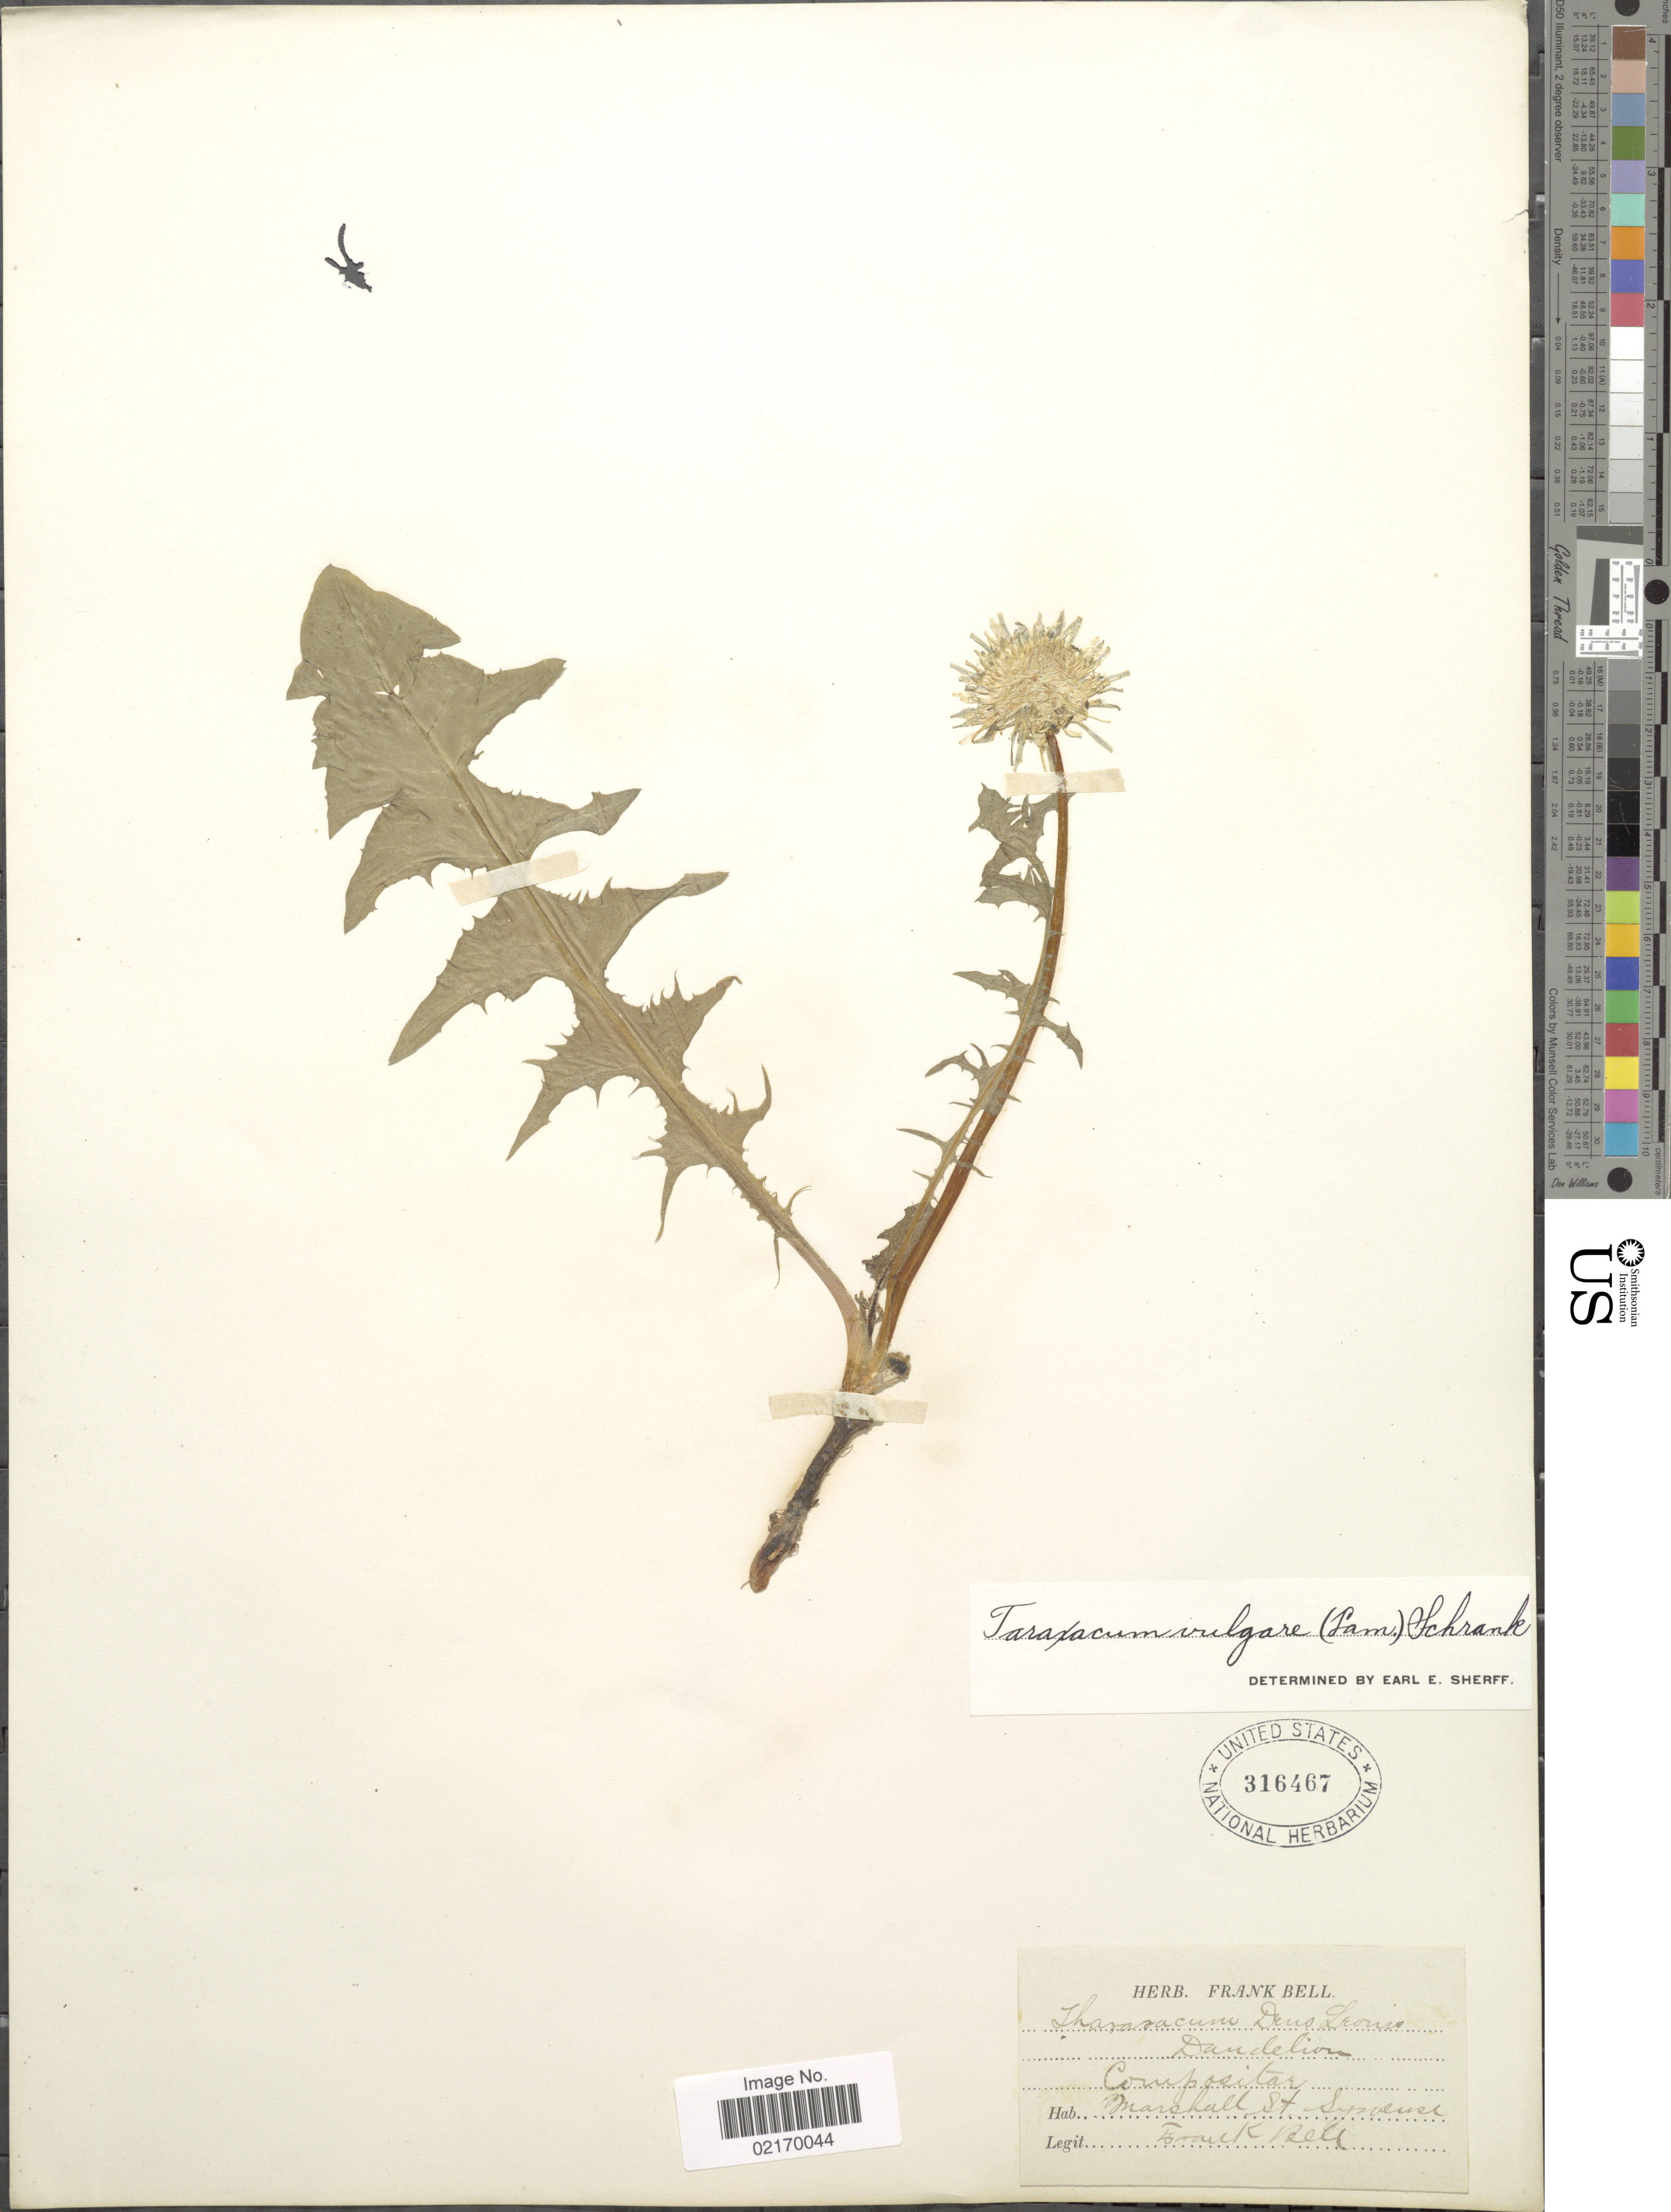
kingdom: Plantae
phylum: Tracheophyta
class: Magnoliopsida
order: Asterales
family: Asteraceae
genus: Taraxacum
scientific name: Taraxacum officinale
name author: G.H. Weber ex F.H. Wigg.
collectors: F. Bell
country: United States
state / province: New York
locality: Compositar, Marshall St. Syracuse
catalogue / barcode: US 316467